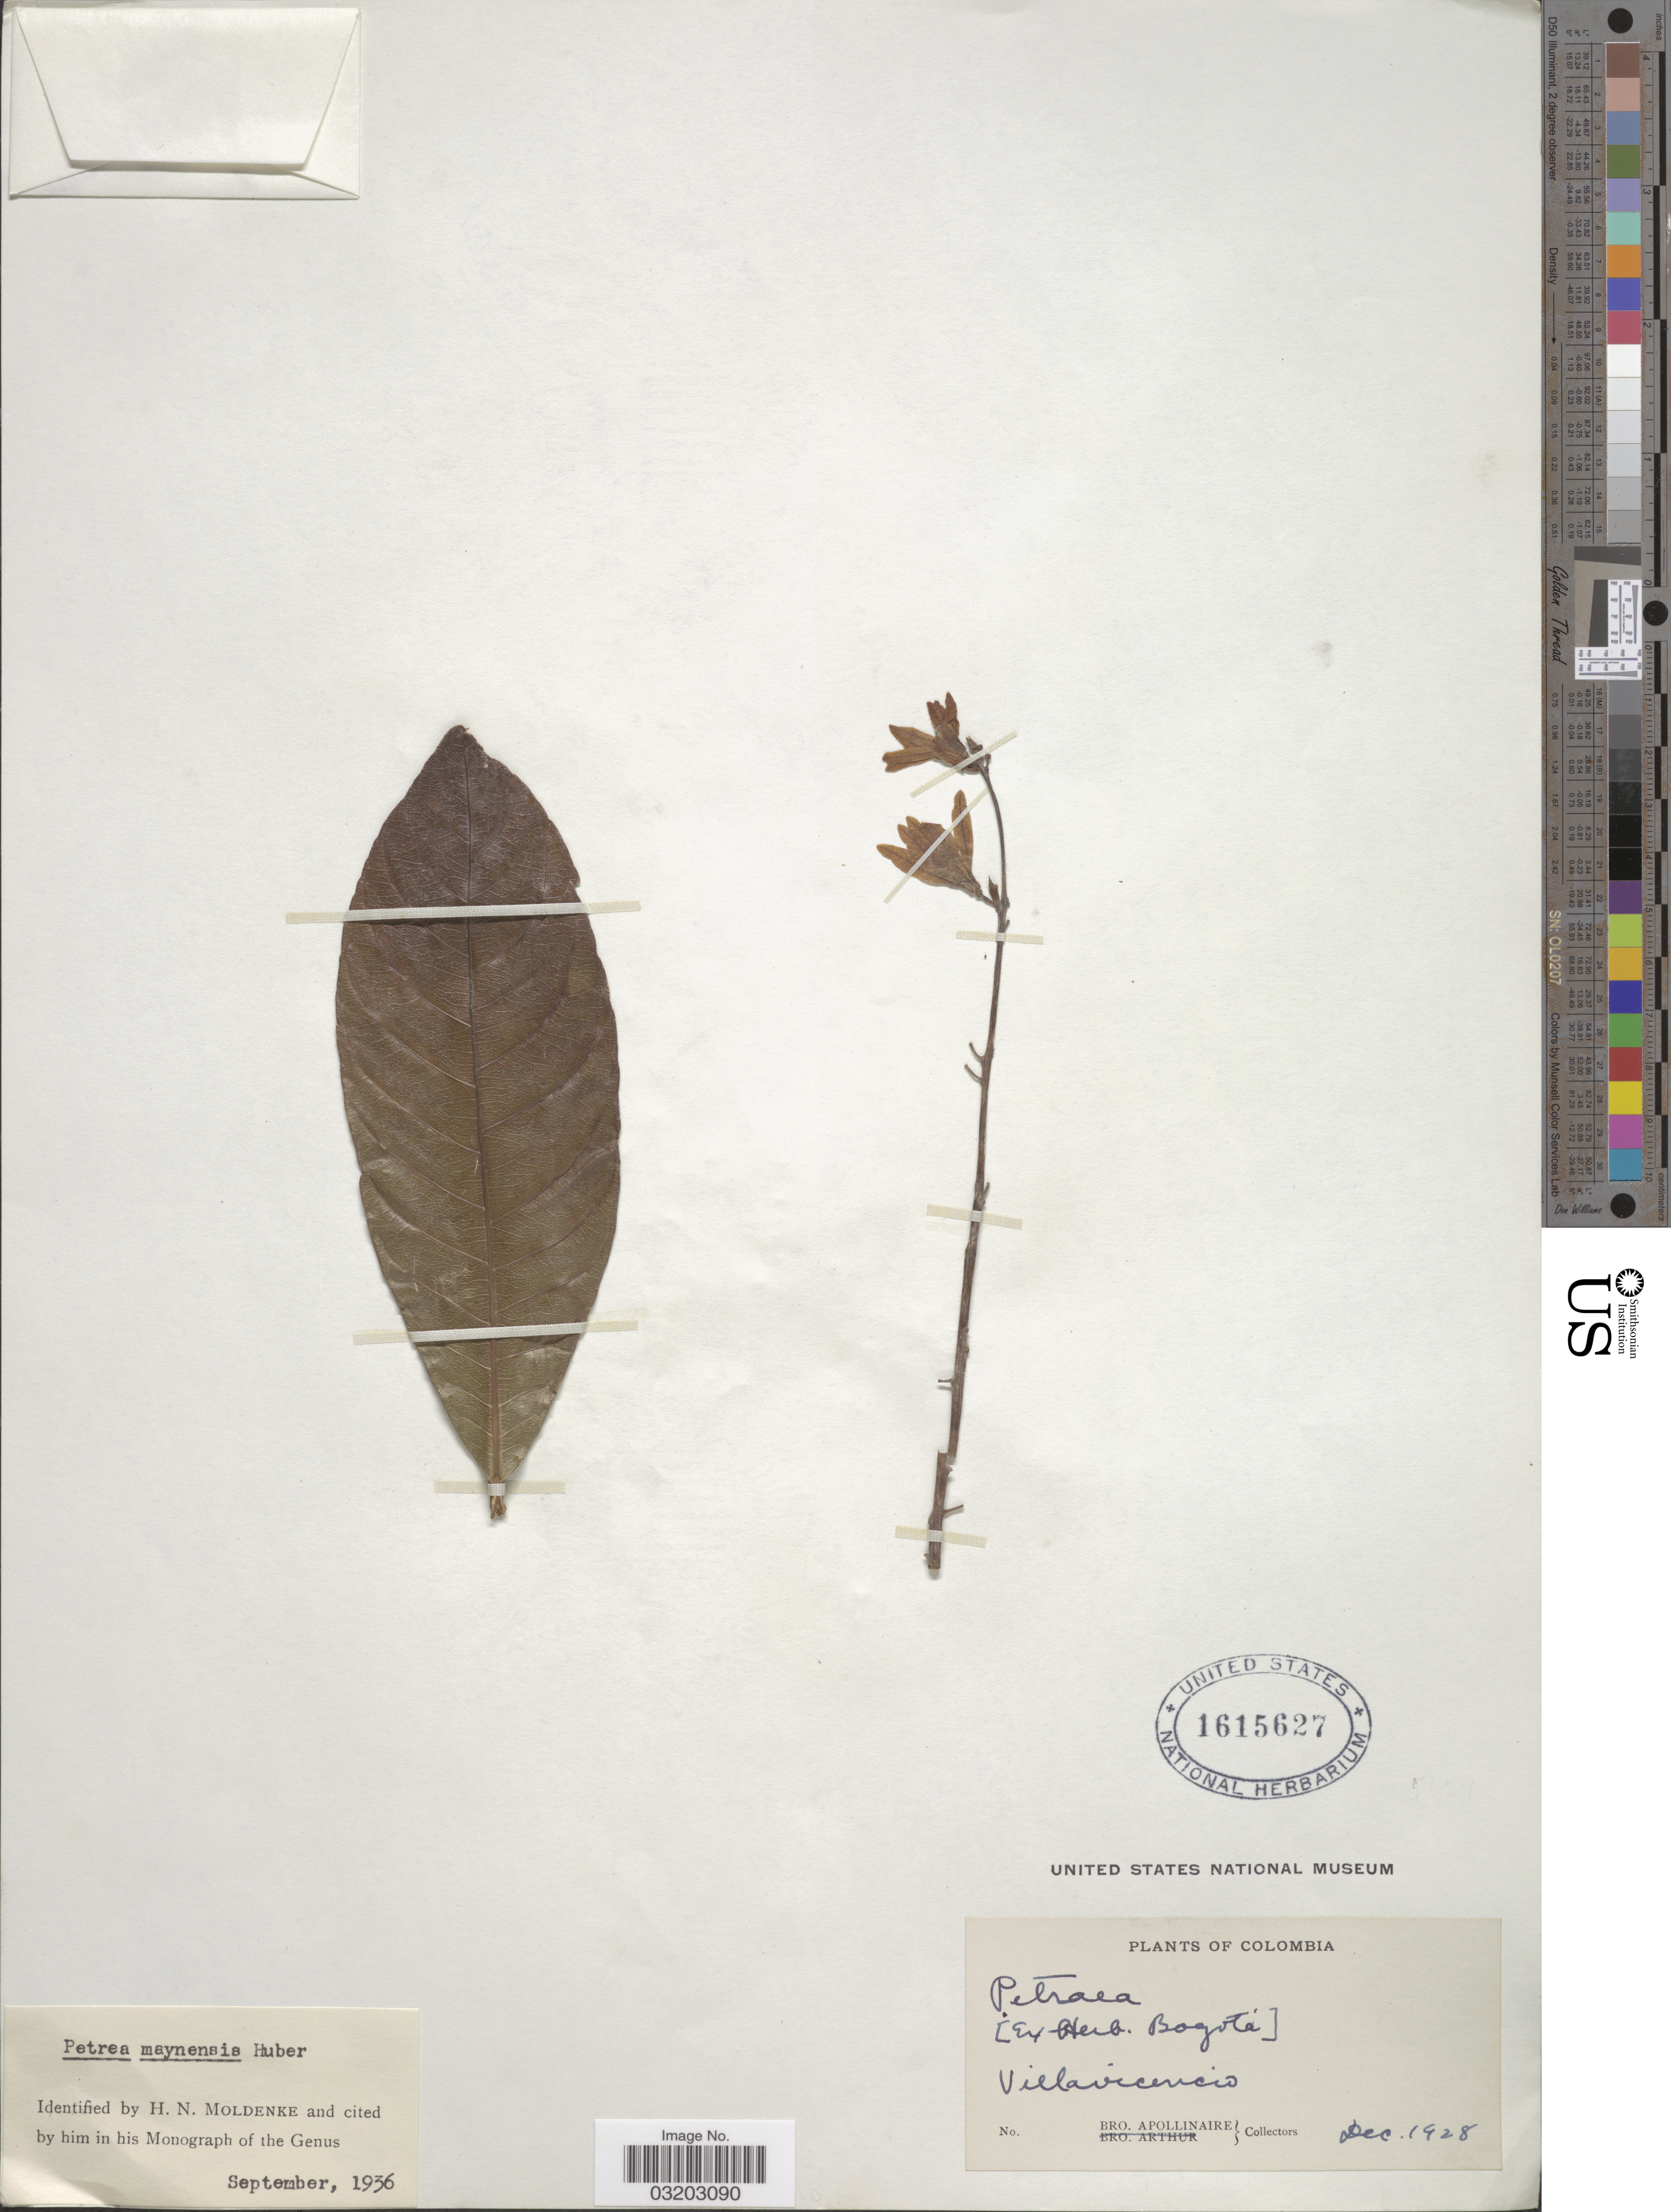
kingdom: Plantae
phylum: Tracheophyta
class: Magnoliopsida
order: Lamiales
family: Verbenaceae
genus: Petrea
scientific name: Petrea maynensis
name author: Huber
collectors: Bro. Apollinaire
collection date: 1928-12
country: Colombia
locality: Villavicencio.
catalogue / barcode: US 1615627